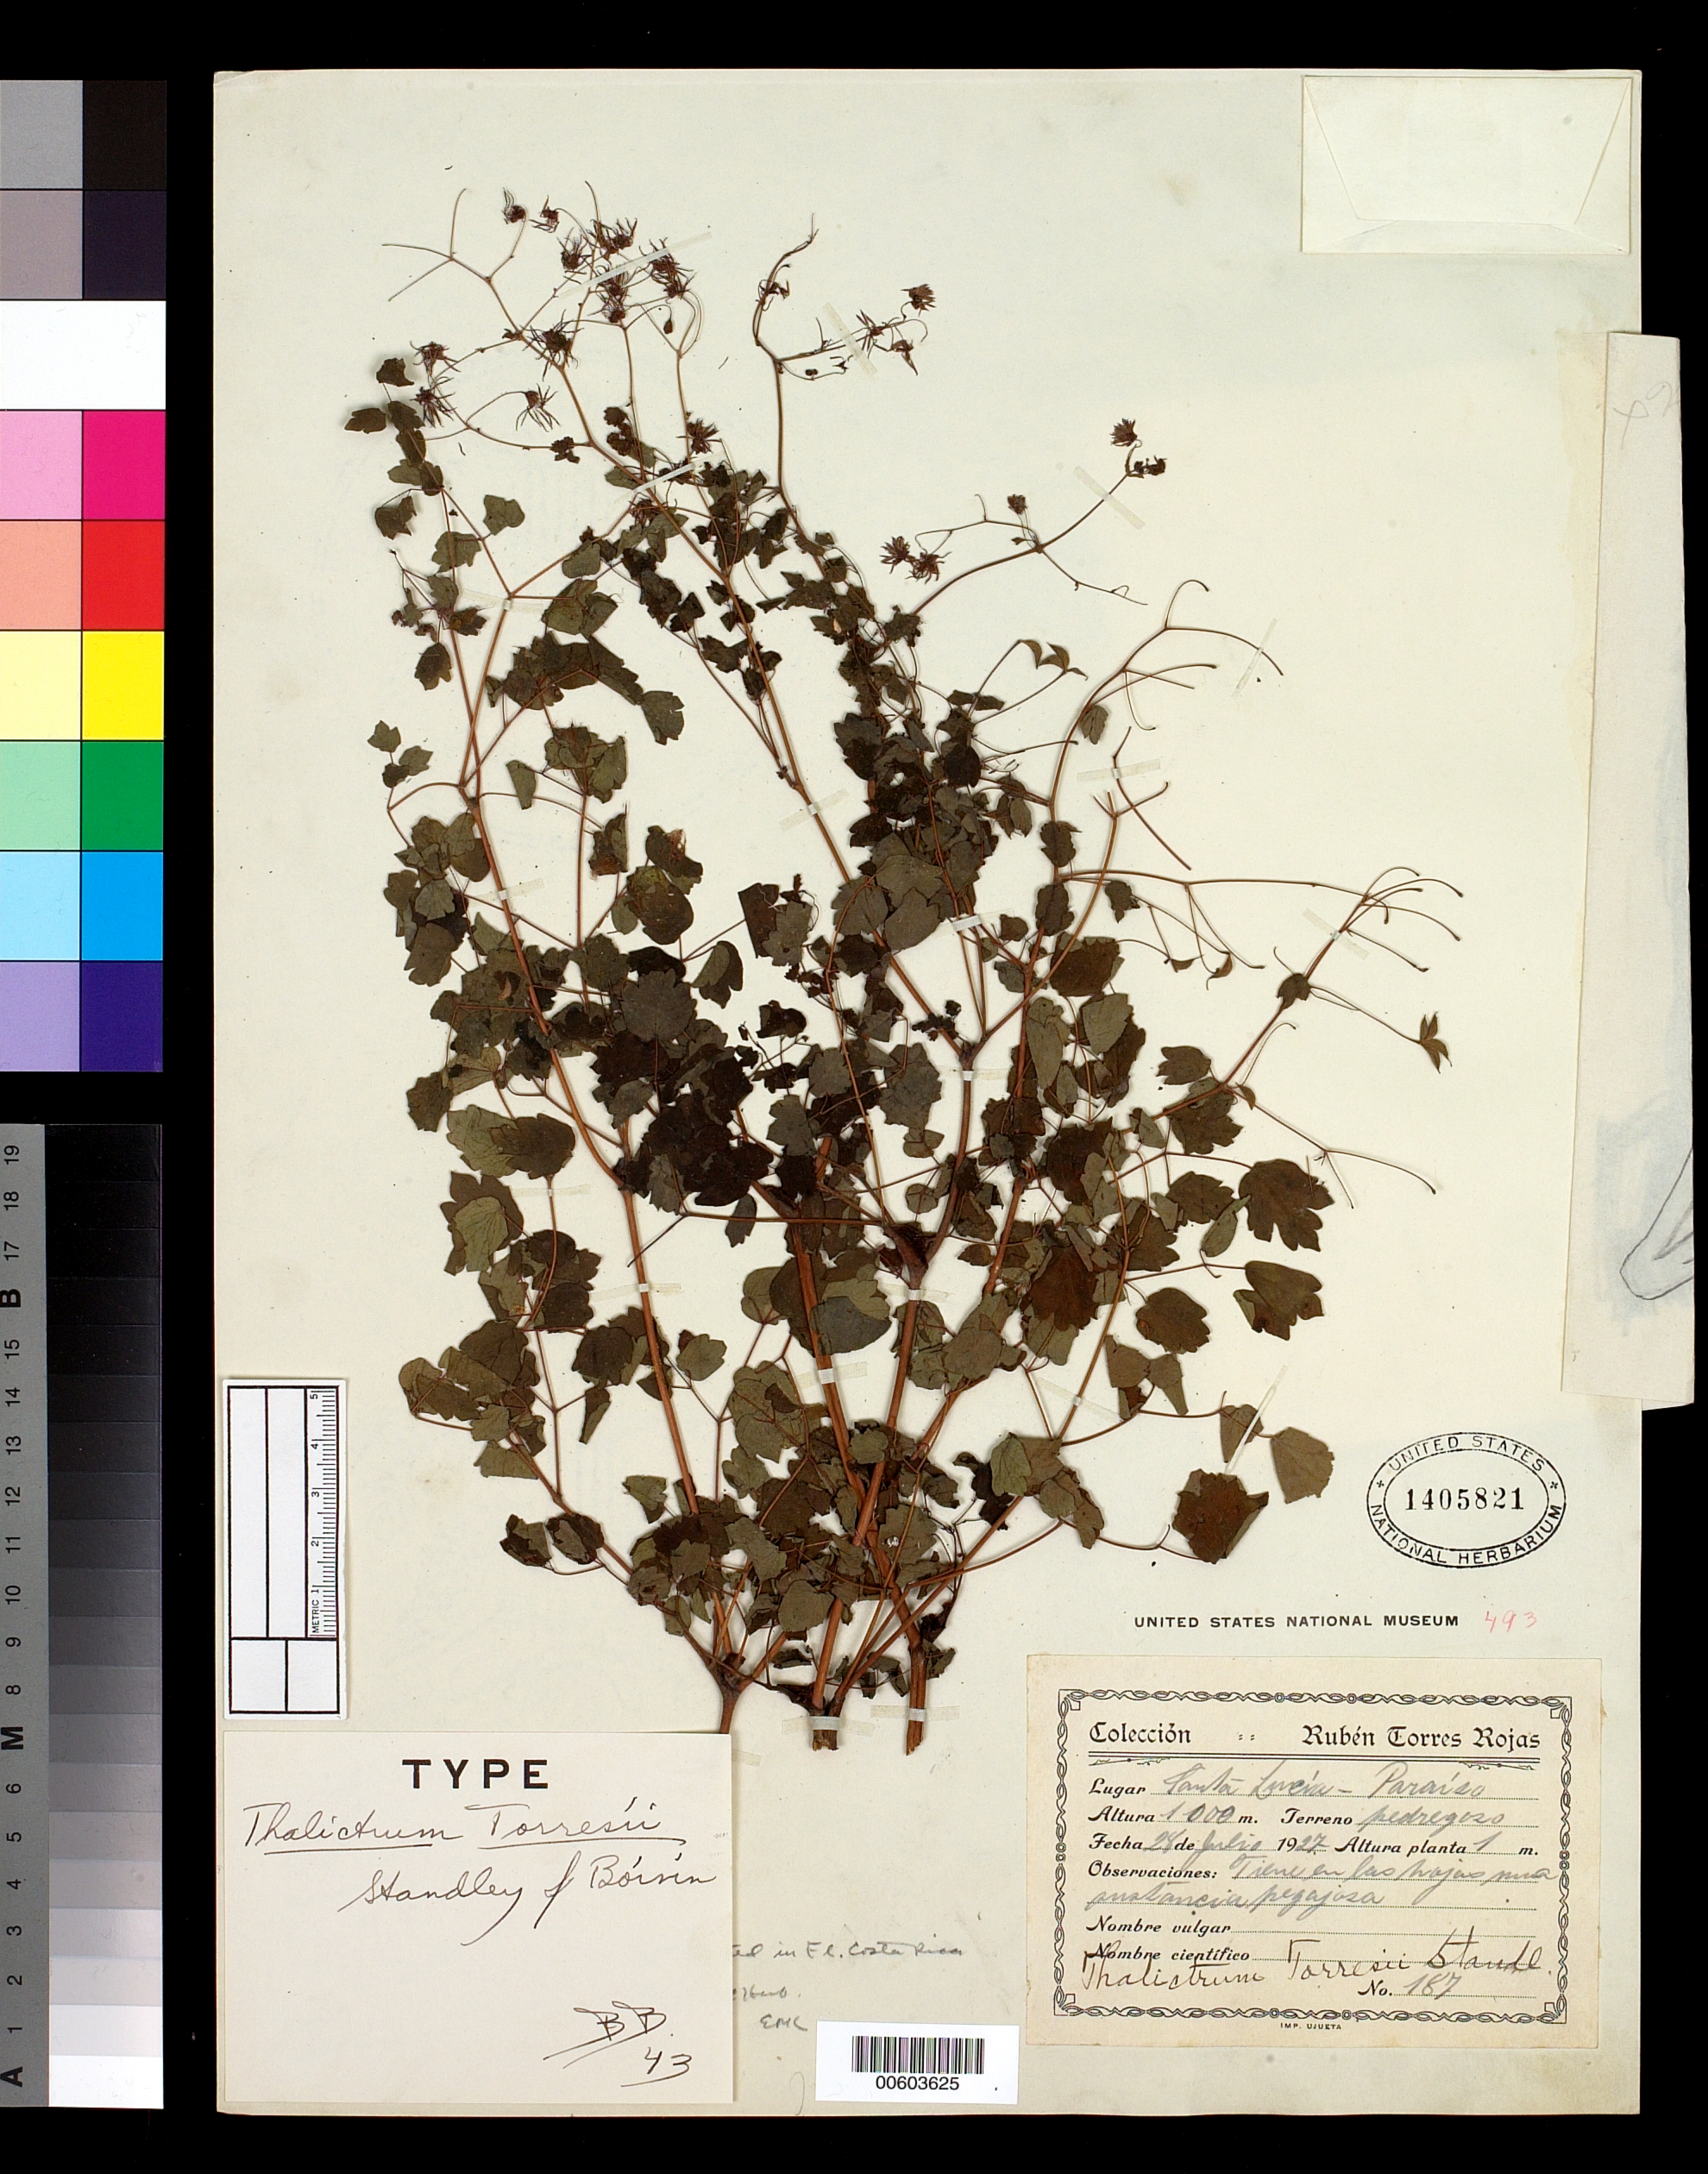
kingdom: Plantae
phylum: Tracheophyta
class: Magnoliopsida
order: Ranunculales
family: Ranunculaceae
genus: Thalictrum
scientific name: Thalictrum torresii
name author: Standl. & B. Boivin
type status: Holotype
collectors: R. Torres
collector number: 187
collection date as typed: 28 Jul 1927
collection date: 1927-07-28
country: Costa Rica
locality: Santa Lucia, Paraiso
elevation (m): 1000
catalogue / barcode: US 1405821